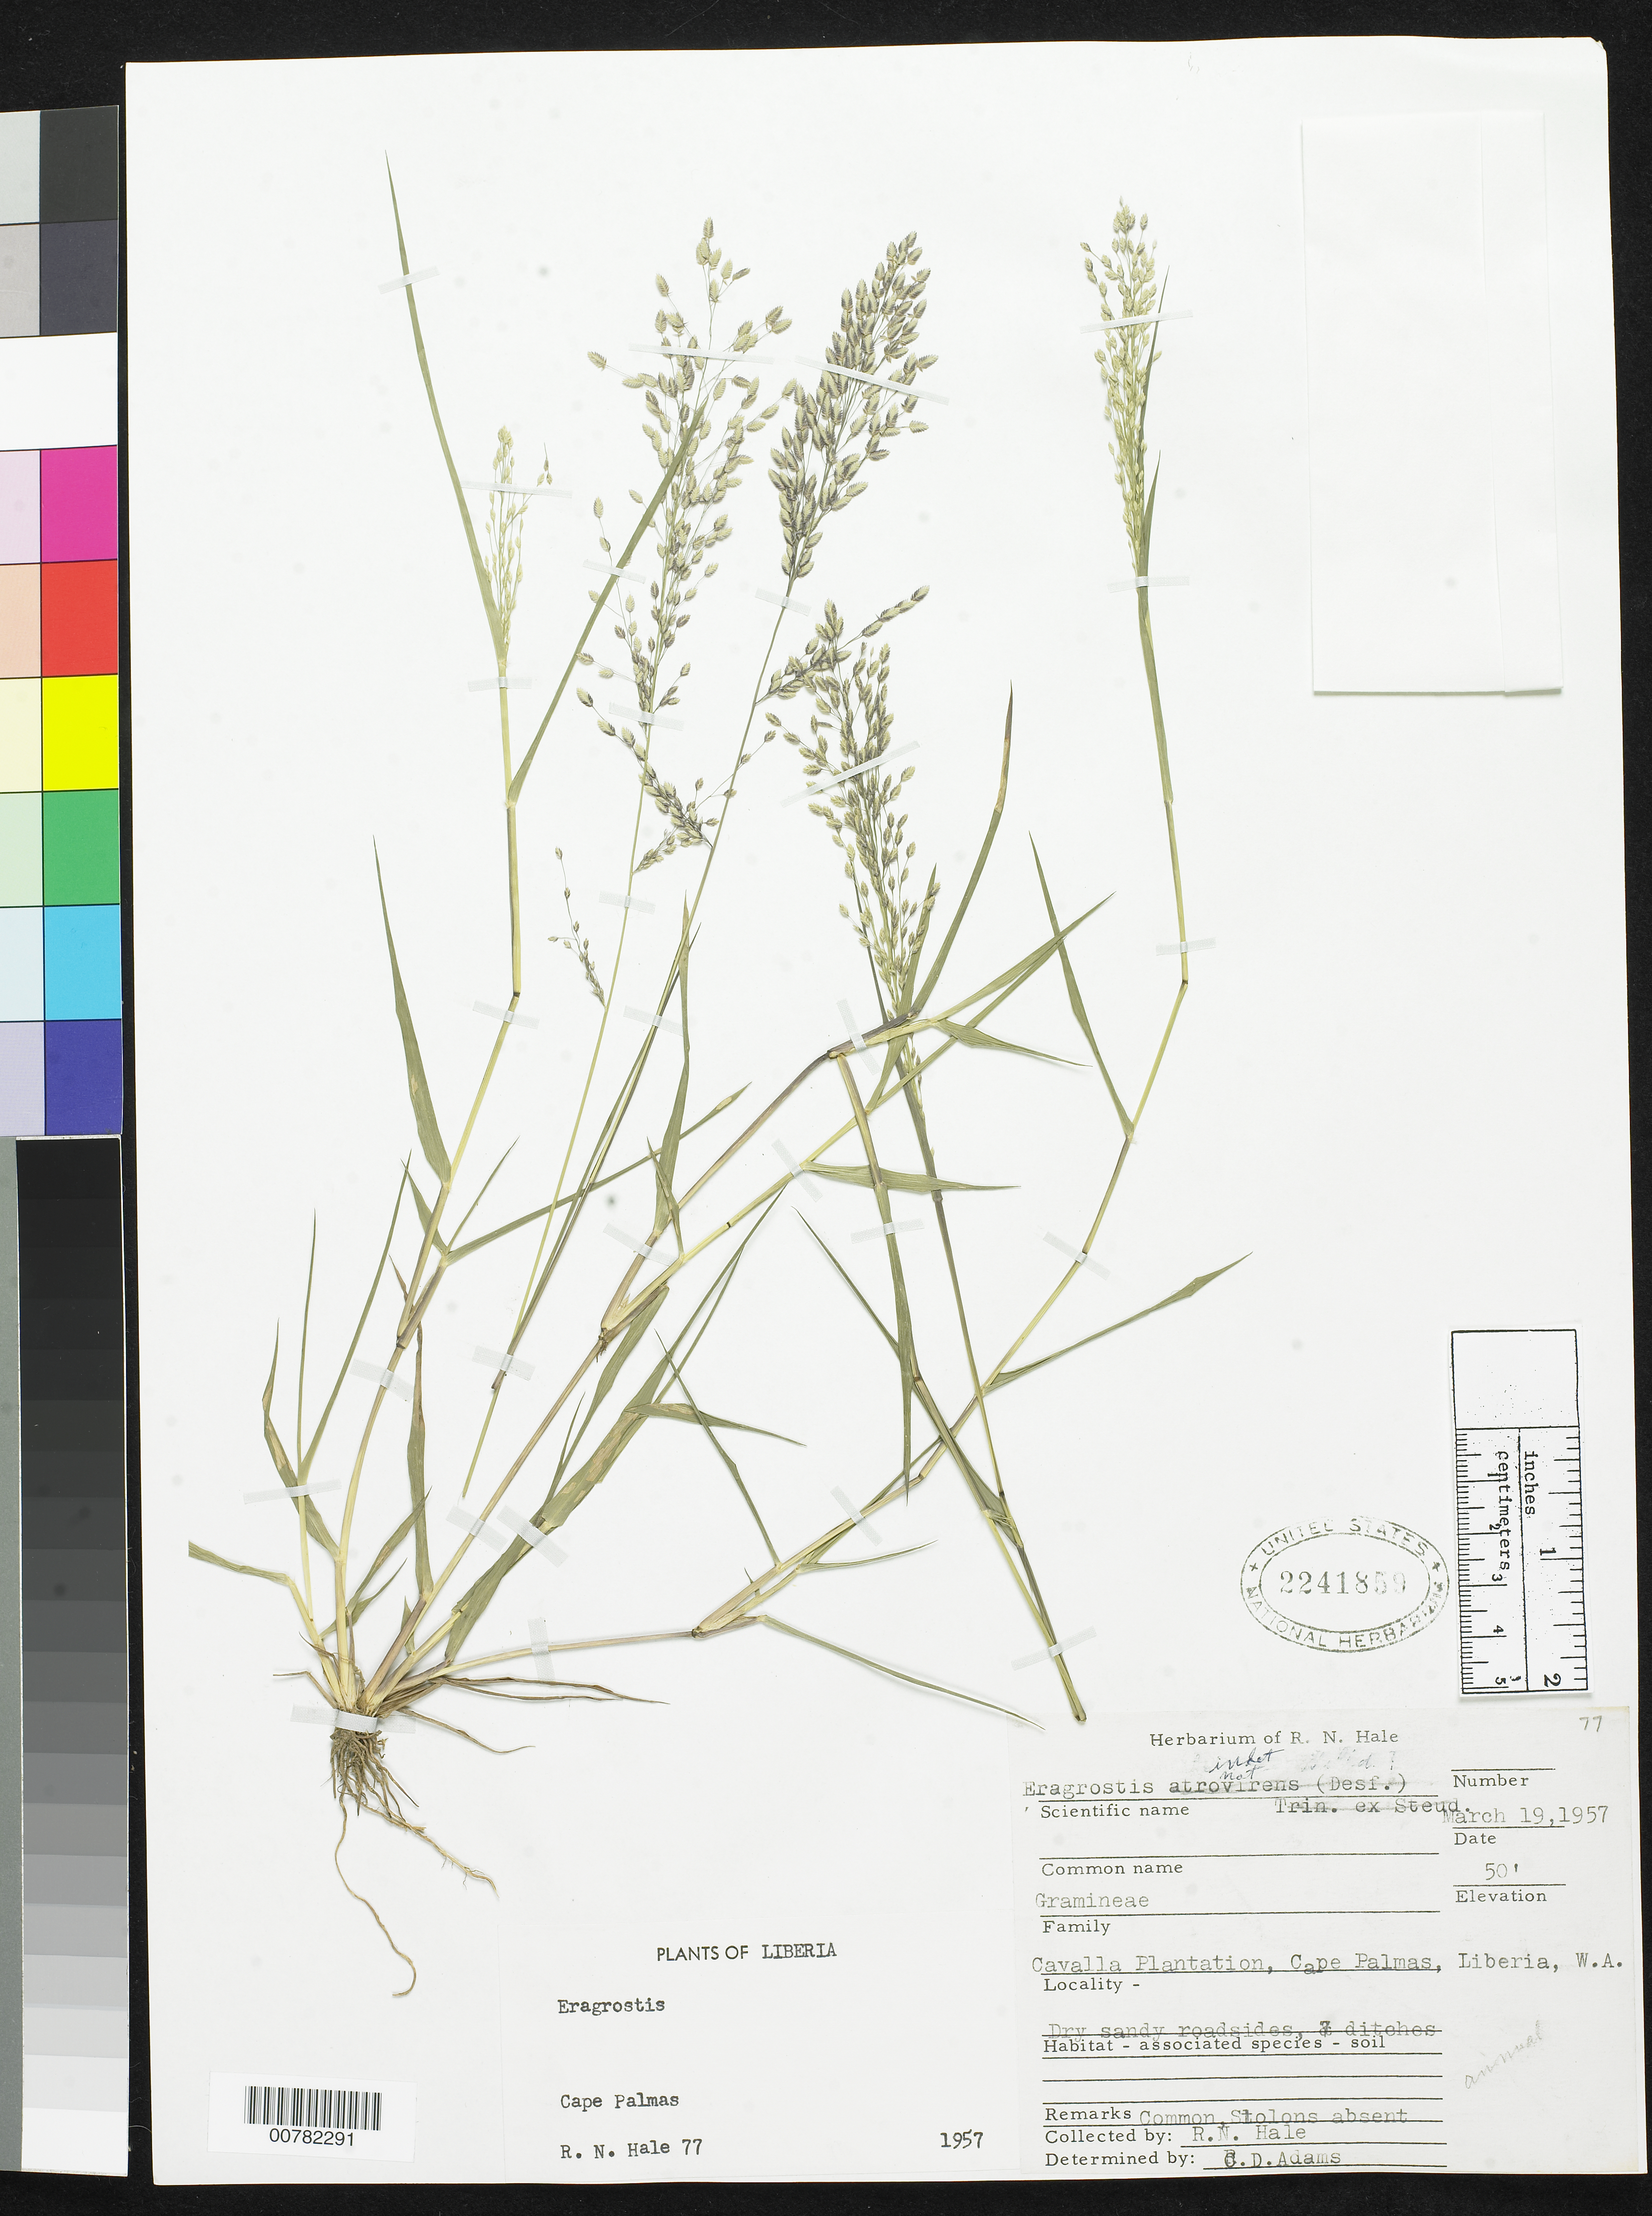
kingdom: Plantae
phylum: Tracheophyta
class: Liliopsida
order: Poales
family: Poaceae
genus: Eragrostis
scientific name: Eragrostis sp.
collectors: R. N. Hale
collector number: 77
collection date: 1957-03-19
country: Liberia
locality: Cavalla Plantation, Cape Palmas, Liberia, W.A.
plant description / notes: Common Stolons absent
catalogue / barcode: US 2241859